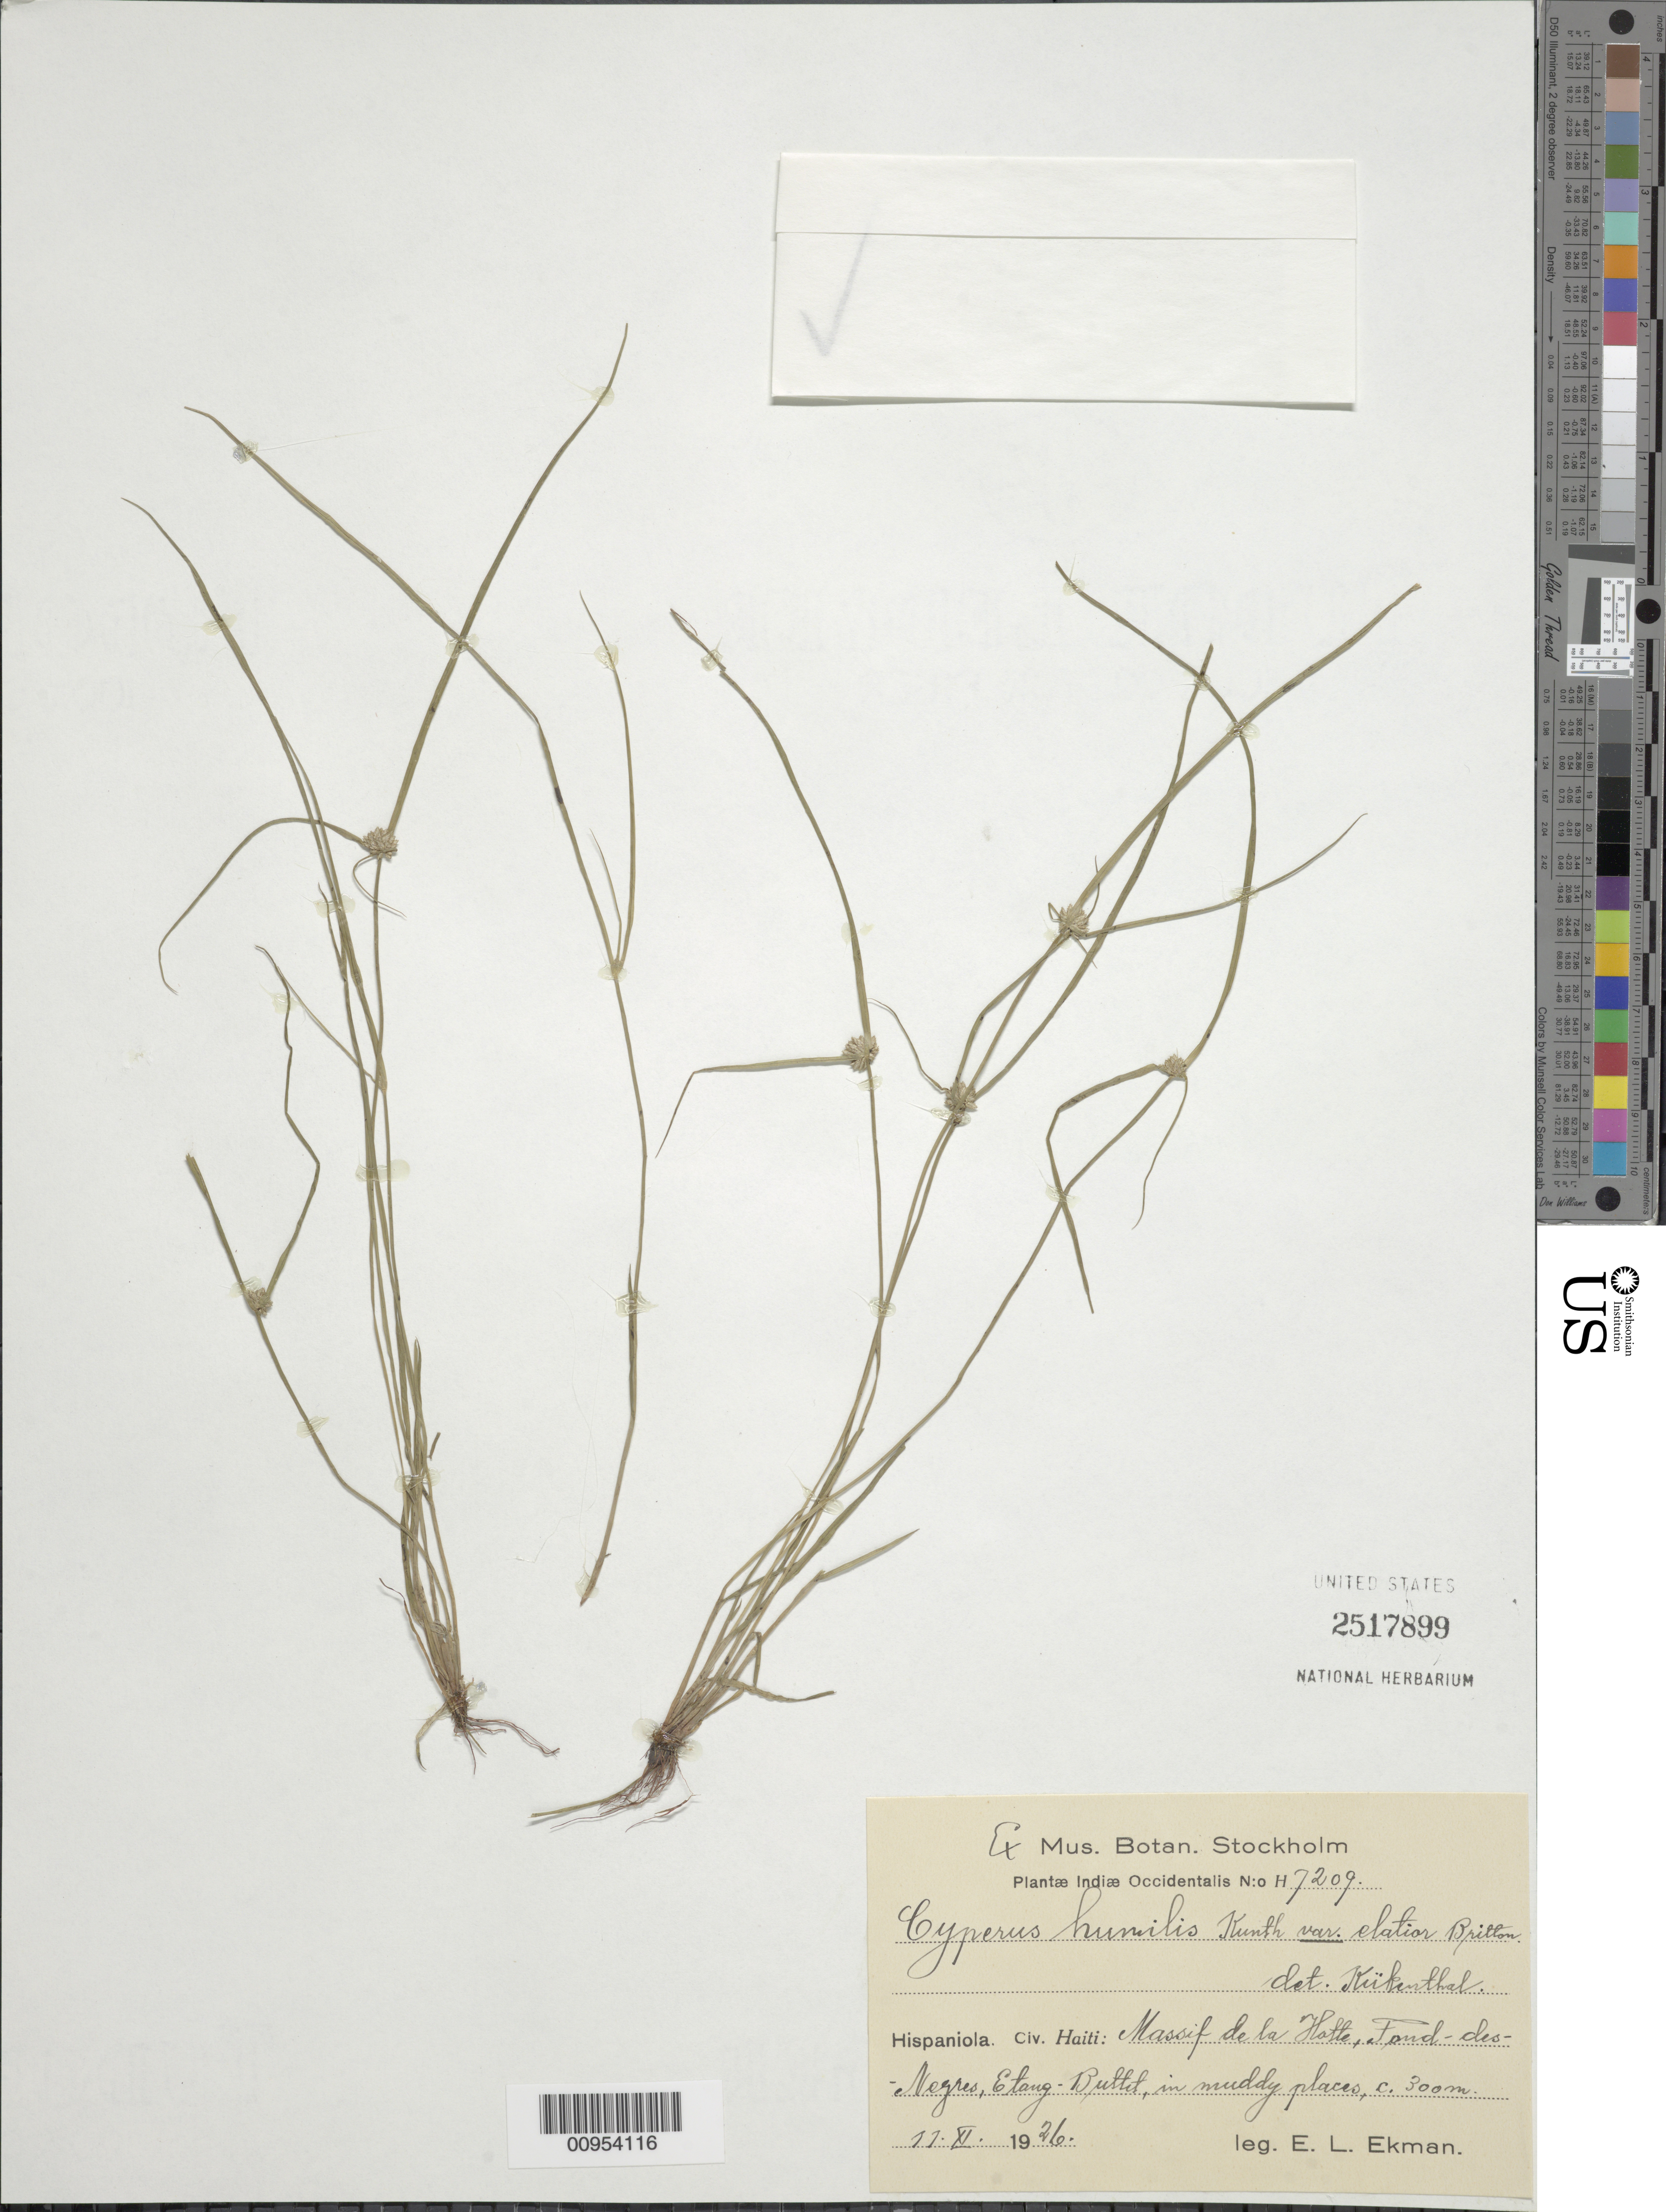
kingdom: Plantae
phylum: Tracheophyta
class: Liliopsida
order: Poales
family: Cyperaceae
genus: Cyperus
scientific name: Cyperus humilis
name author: Kunth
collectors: E. L. Ekman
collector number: H 7209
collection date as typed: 11 Nov 1926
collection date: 1926-11-11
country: Haiti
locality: Massif de la Hotte, Fond des Negres, Etang Buttet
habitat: In muddy places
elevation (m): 300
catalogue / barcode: US 2517899